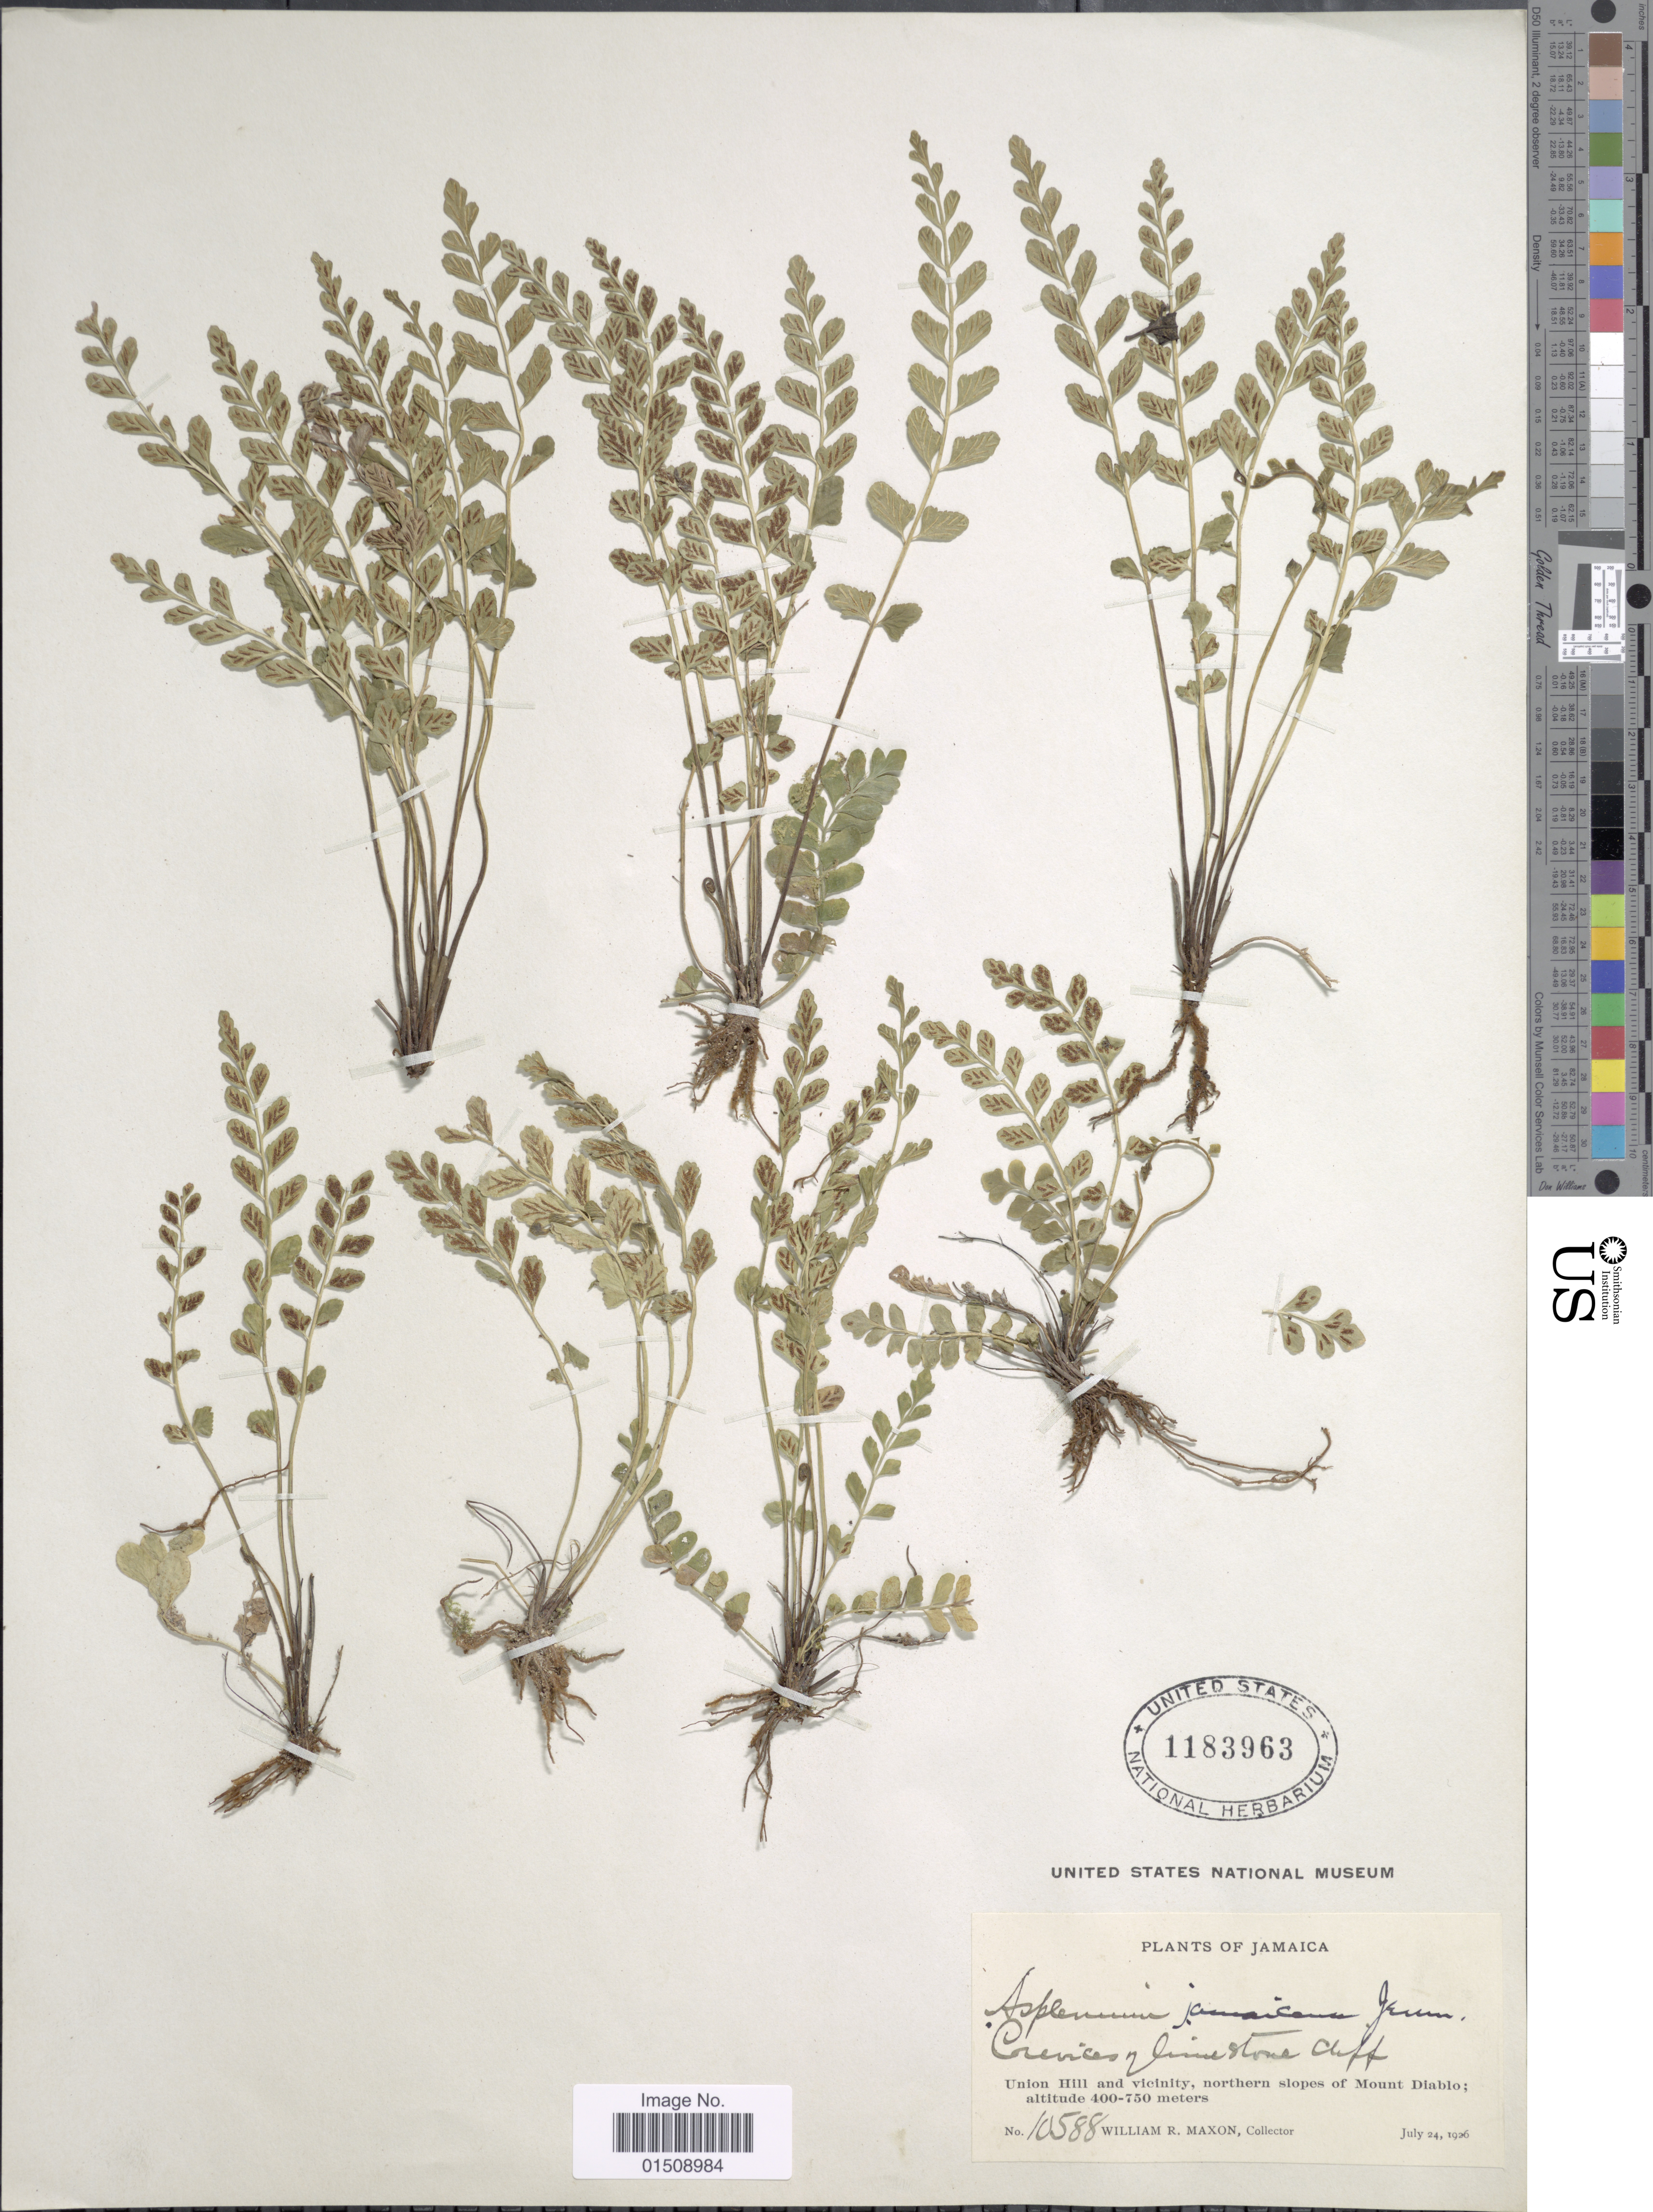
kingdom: Plantae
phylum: Tracheophyta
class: Polypodiopsida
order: Polypodiales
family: Aspleniaceae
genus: Asplenium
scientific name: Asplenium jamaicense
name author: Jenman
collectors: W. R. Maxon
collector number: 10588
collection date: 1926-07-24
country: Jamaica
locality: Union Hill and vicinity, northern slopes of Mount Diablo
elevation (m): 400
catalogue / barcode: US 1183963